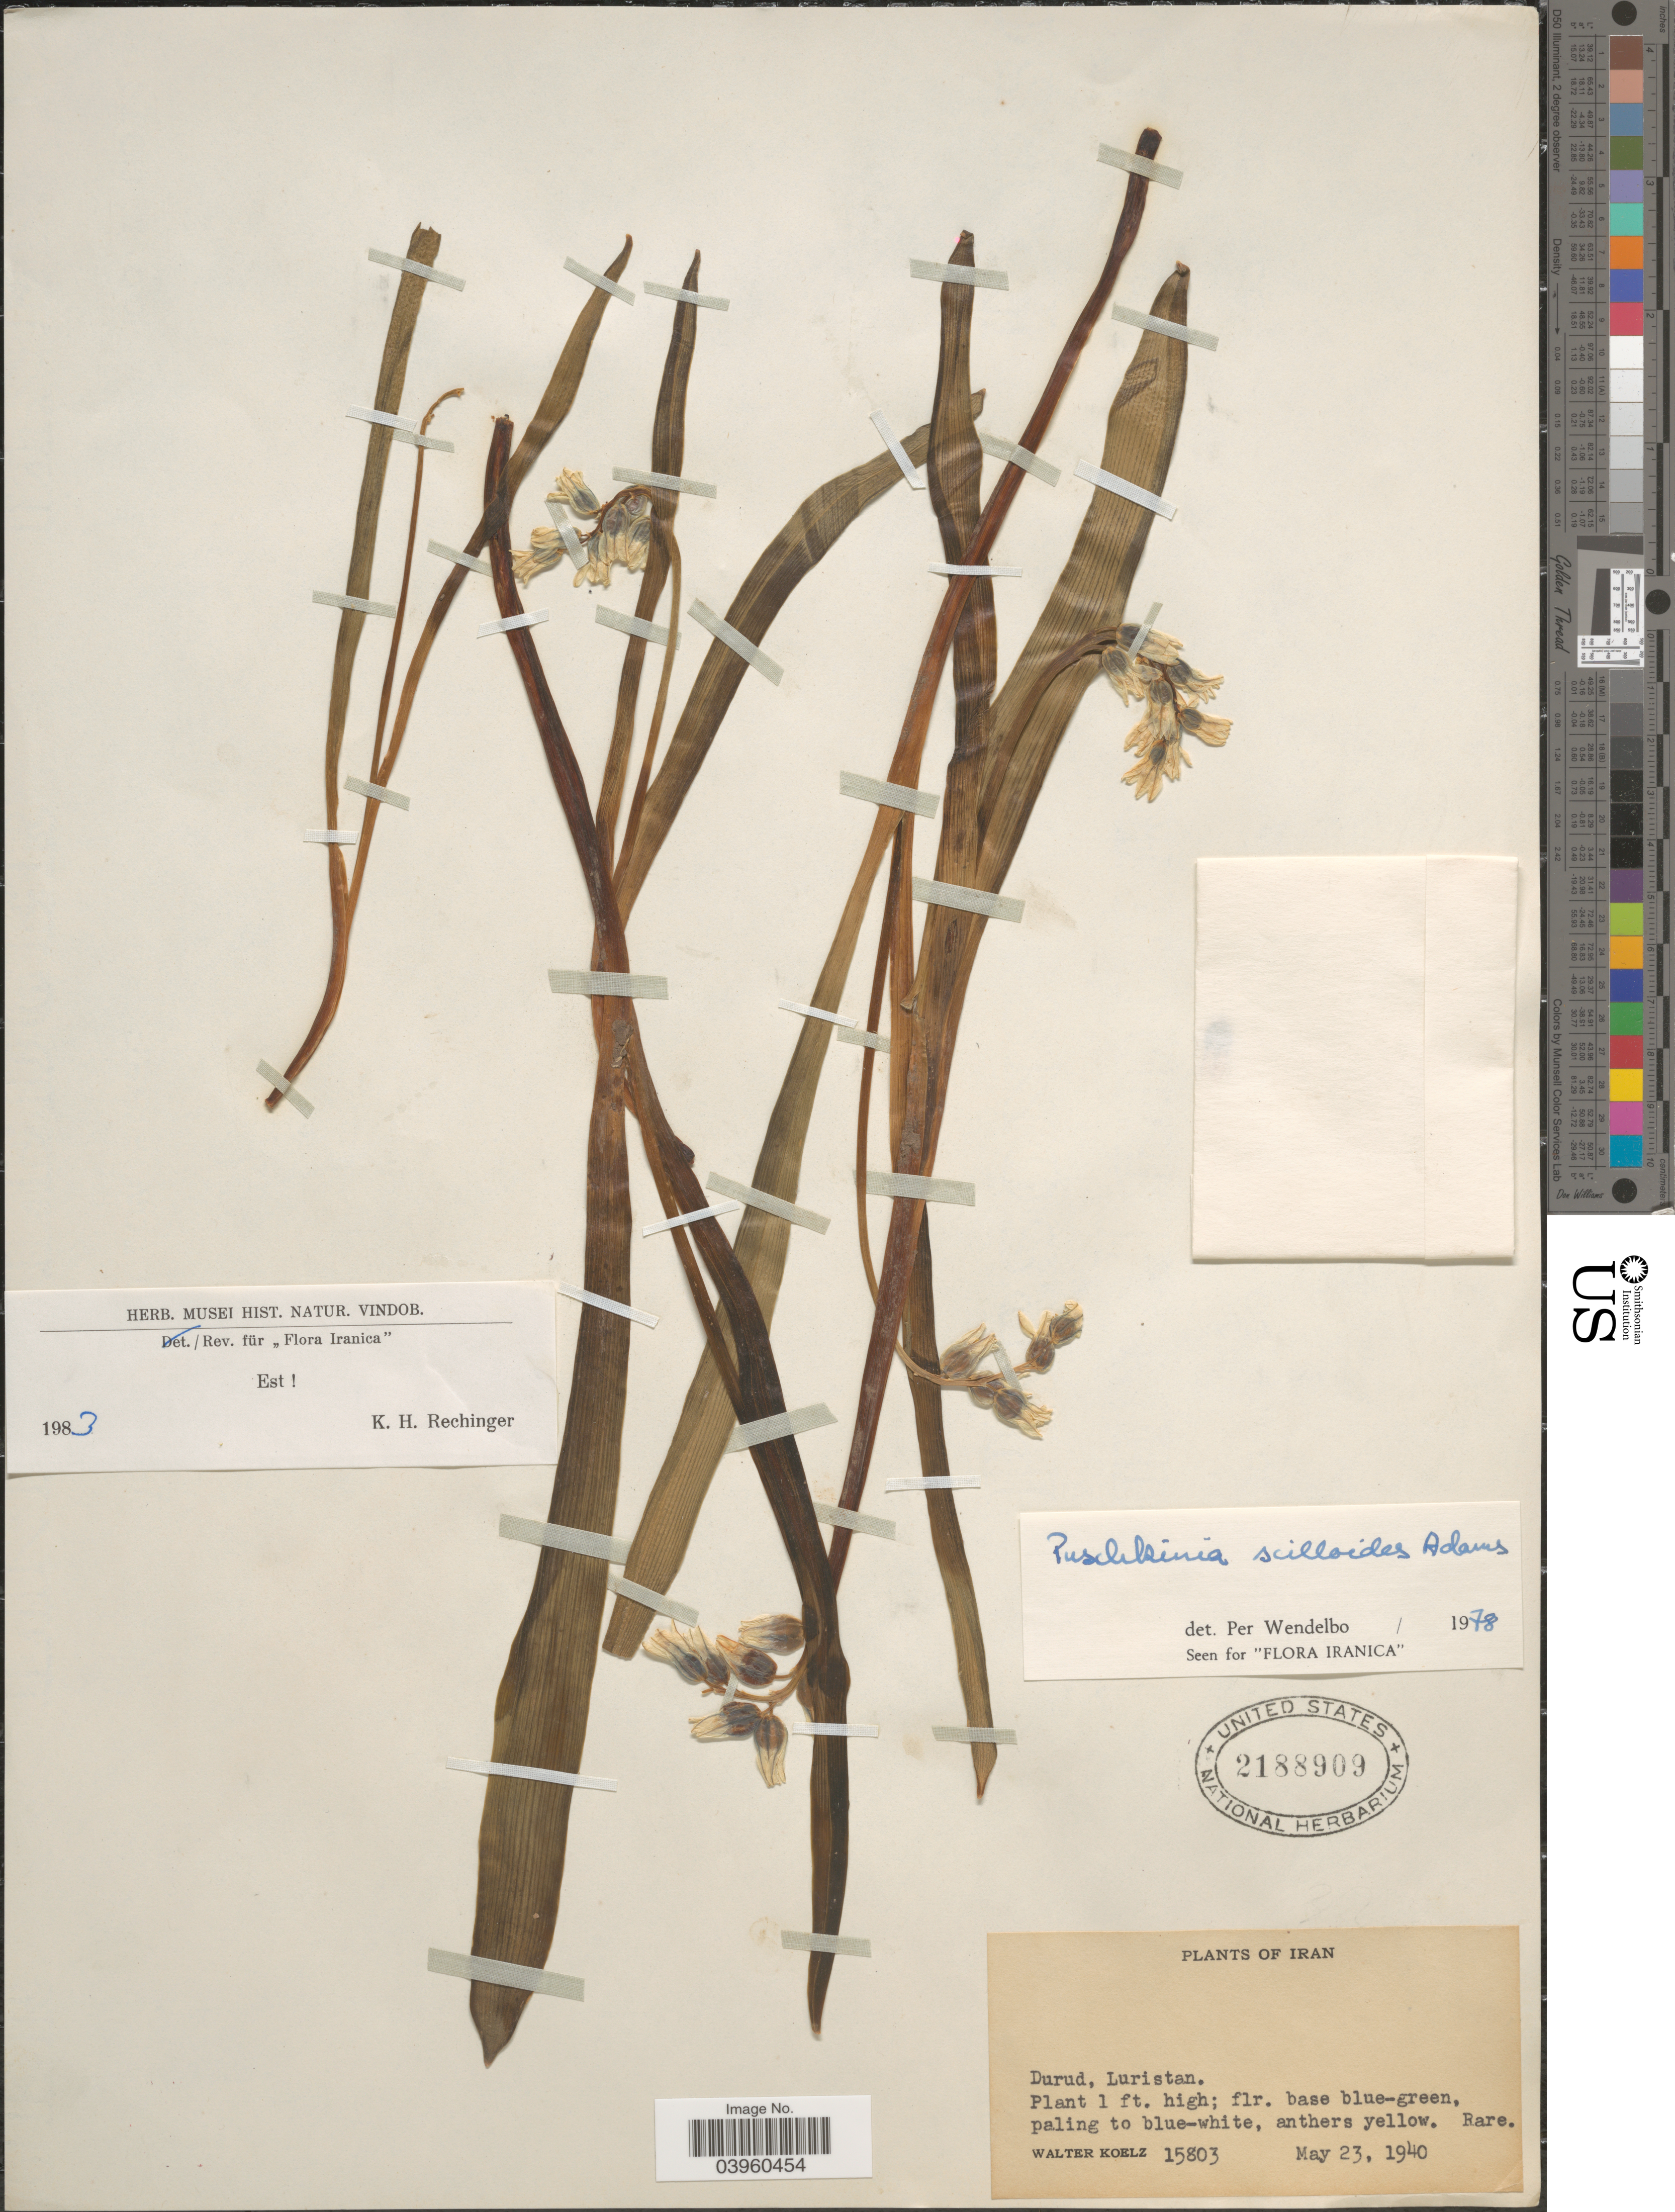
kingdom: Plantae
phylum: Tracheophyta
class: Liliopsida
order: Asparagales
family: Asparagaceae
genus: Puschkinia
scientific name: Puschkinia scilloides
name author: Adams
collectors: W. N. Koelz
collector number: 15803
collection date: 1940-05-23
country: Iran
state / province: Lorestan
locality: Durud.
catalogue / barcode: US 2188909